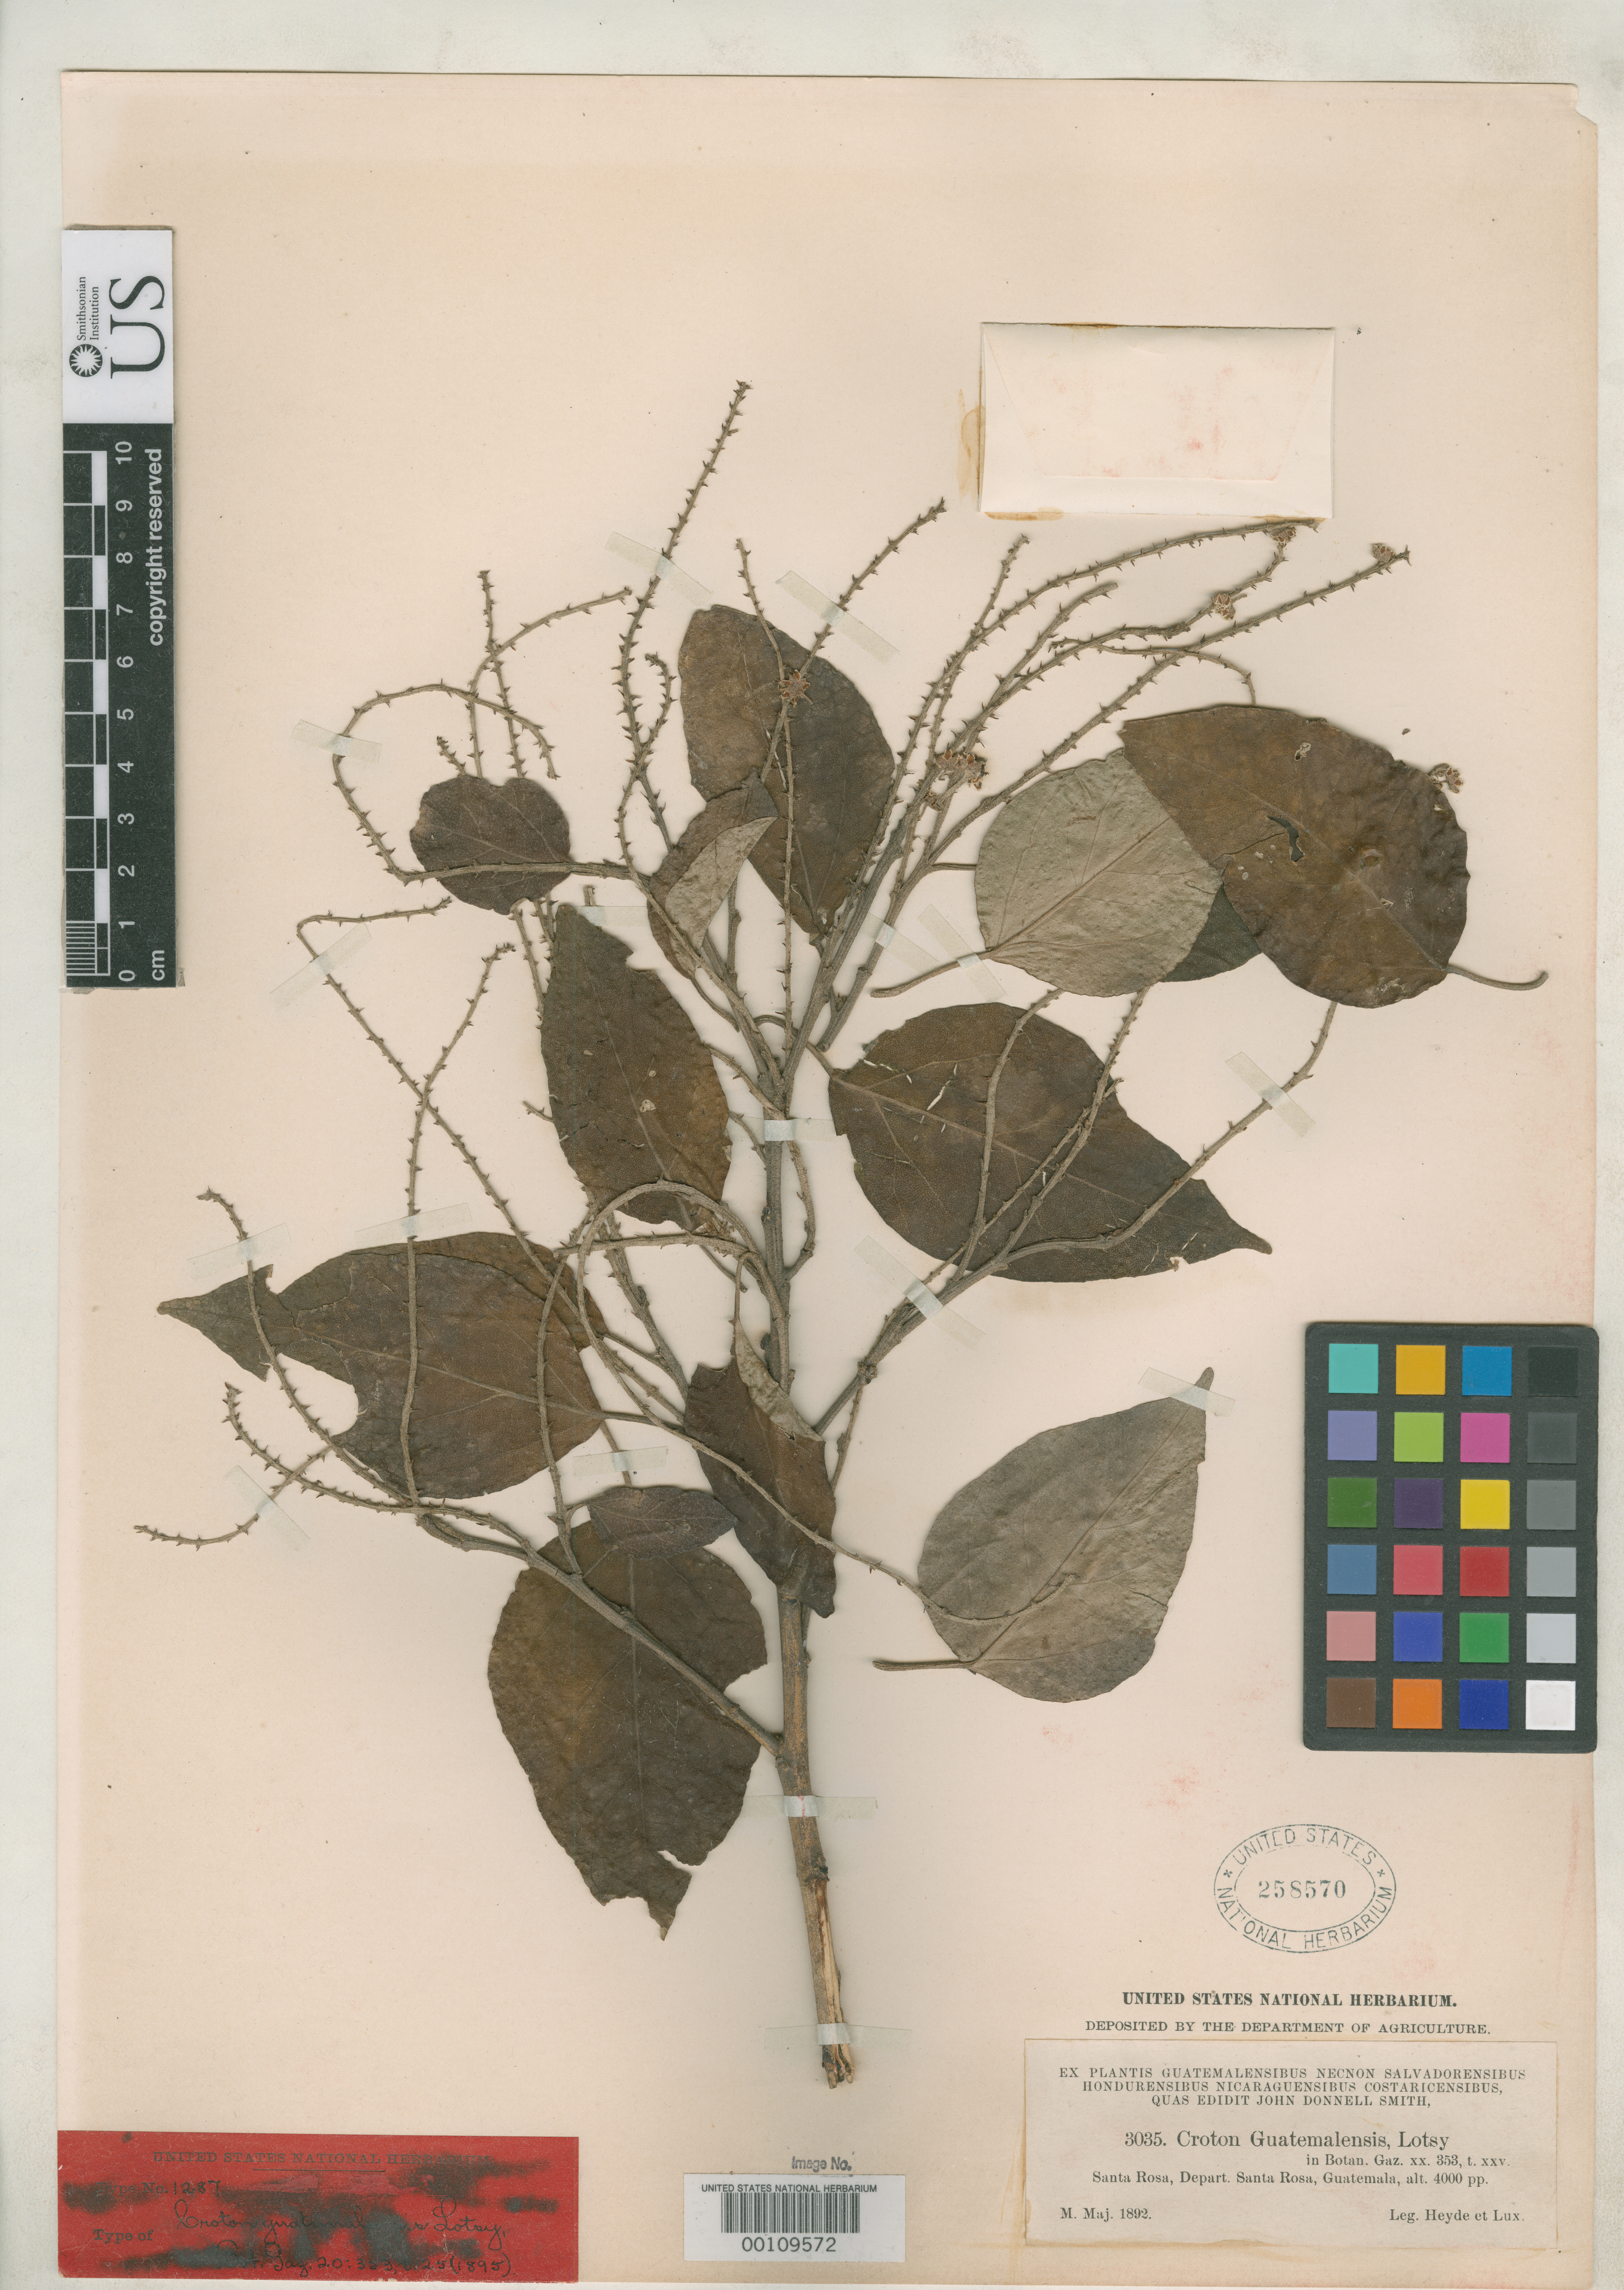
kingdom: Plantae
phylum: Tracheophyta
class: Magnoliopsida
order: Malpighiales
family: Euphorbiaceae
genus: Croton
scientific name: Croton guatemalensis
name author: Lotsy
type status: Isotype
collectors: E. T. Heyde & E. Lux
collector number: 3035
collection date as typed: May 1892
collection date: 1892-05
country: Guatemala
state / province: Santa Rosa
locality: Santa Rosa, Depart. Santa Rosa, Guatemala.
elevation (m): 1219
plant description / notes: Specimen may be isotype or isosyntype, depending on status of other sheet at US.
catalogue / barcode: US 258570